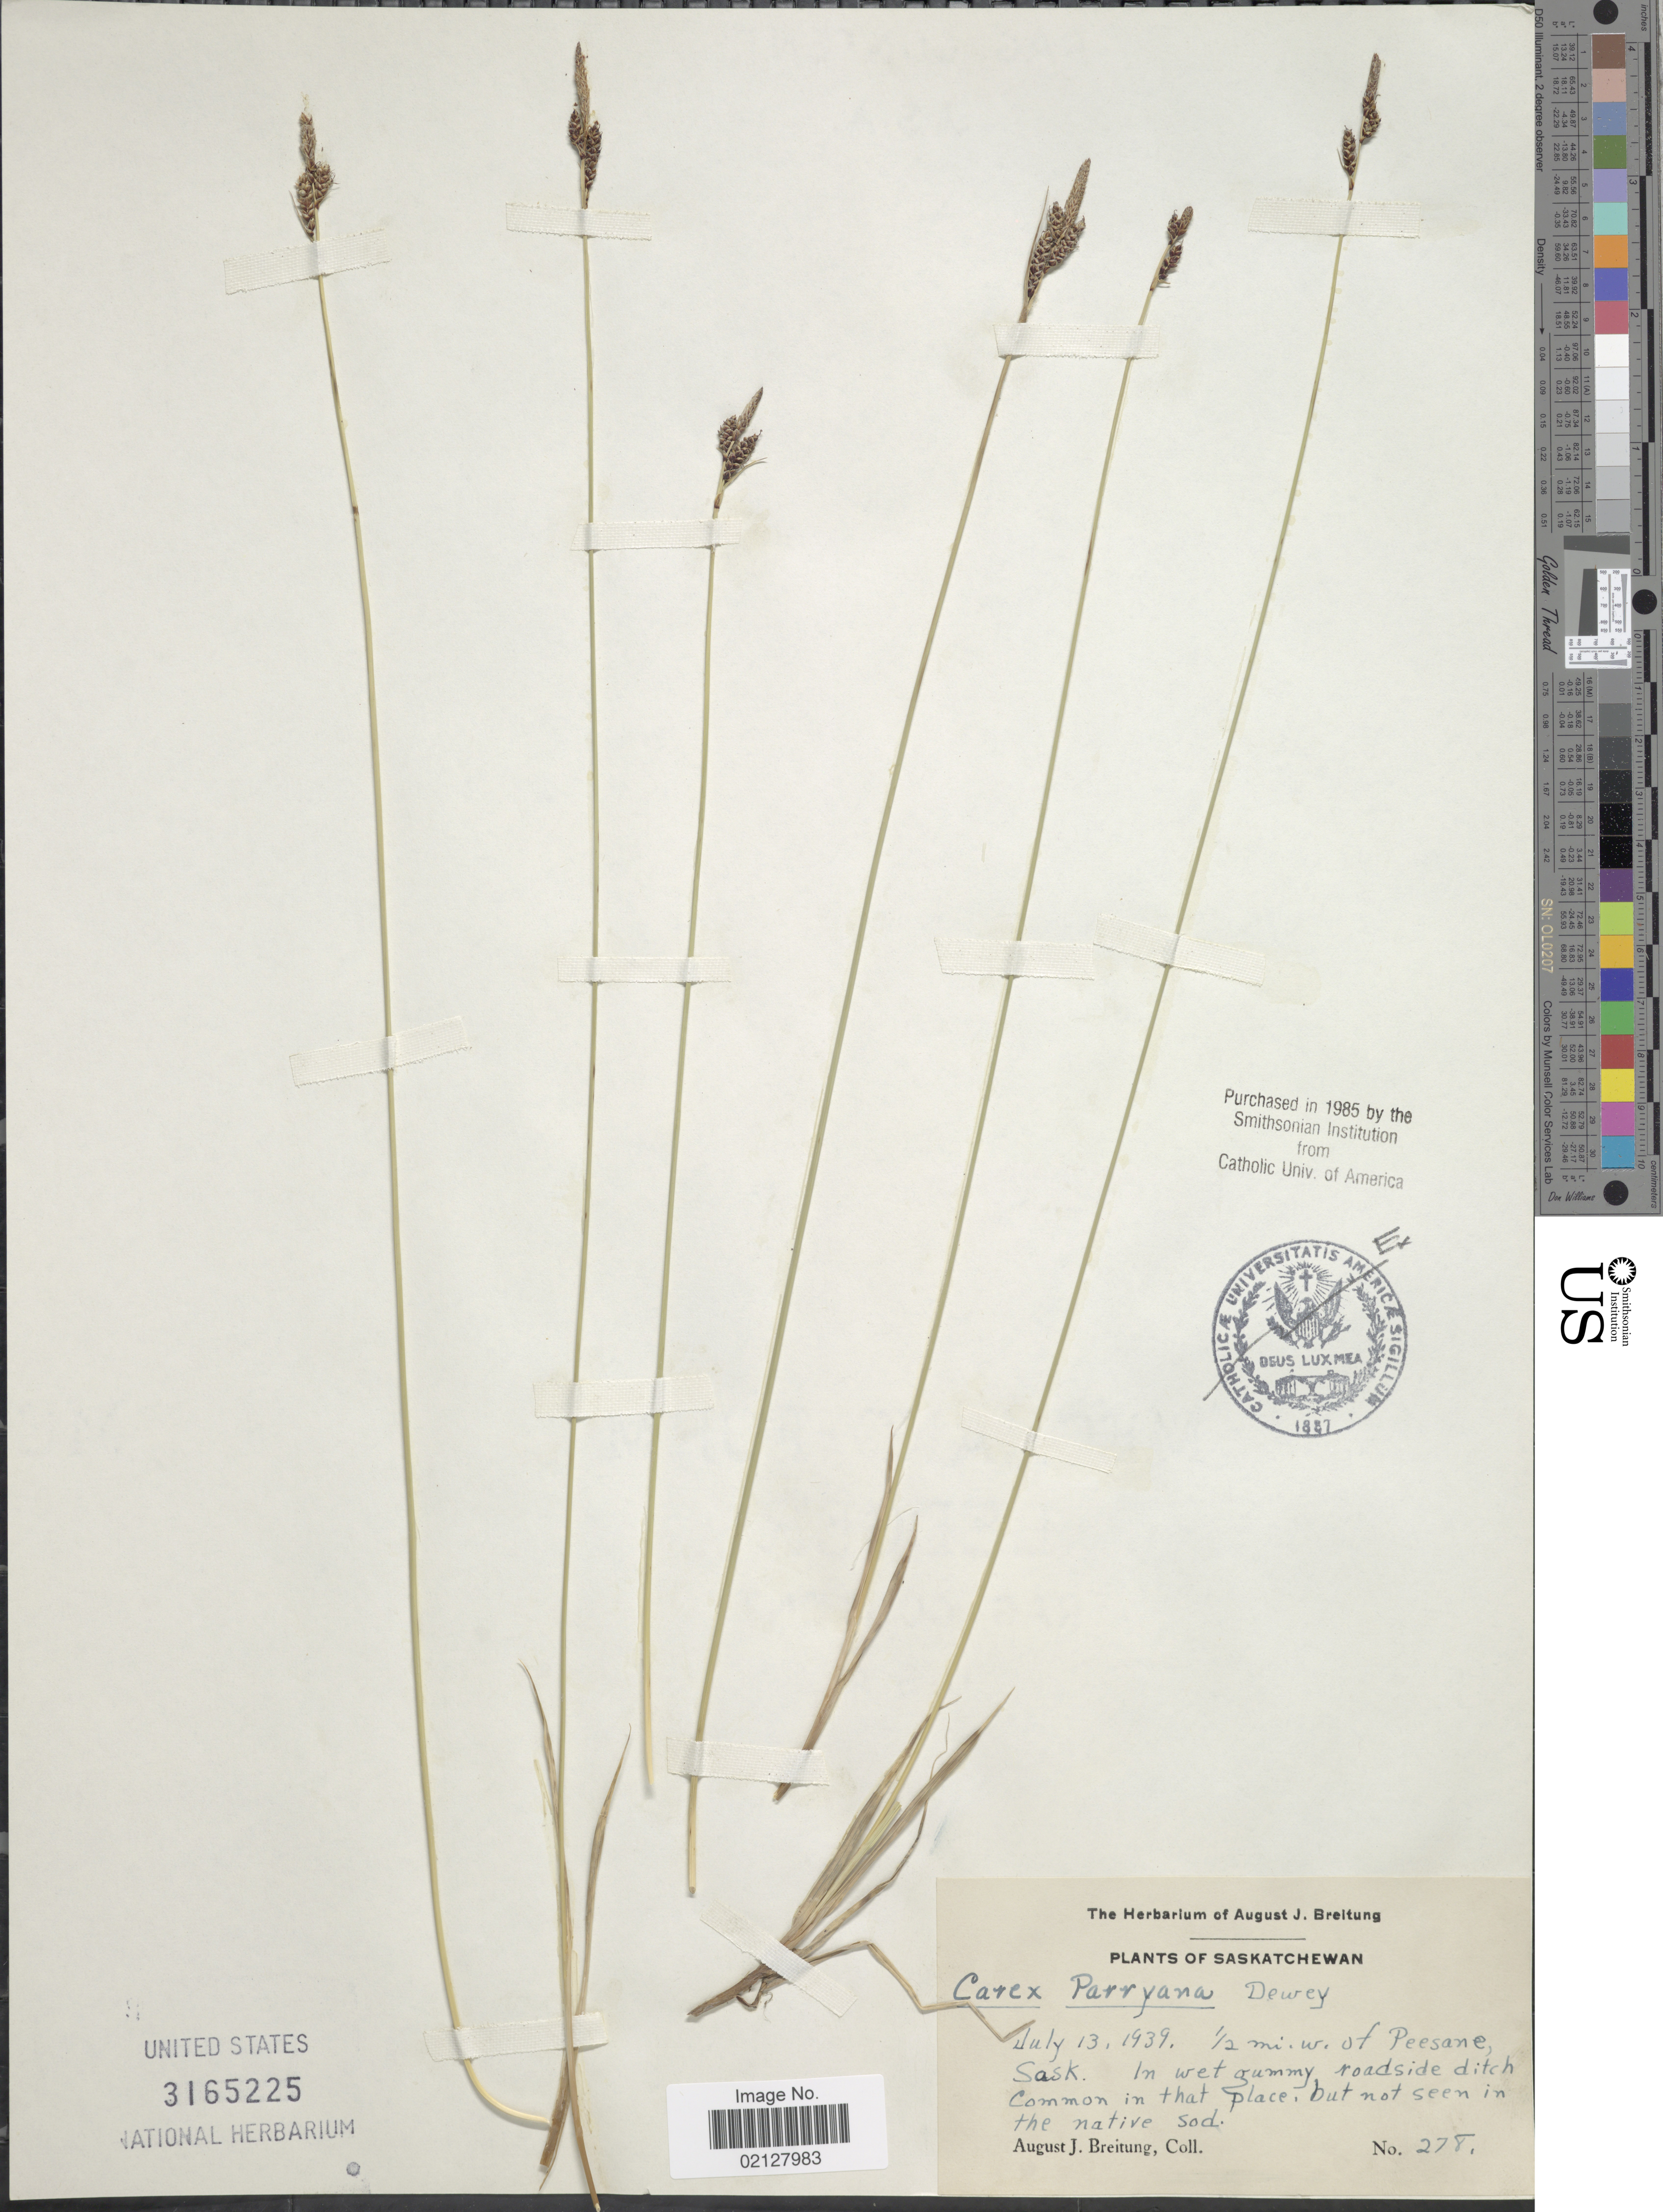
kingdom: Plantae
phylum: Tracheophyta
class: Liliopsida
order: Poales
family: Cyperaceae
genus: Carex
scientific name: Carex parryana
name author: Dewey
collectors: A. Breitung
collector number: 278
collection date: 1939-07-13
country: Canada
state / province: Saskatchewan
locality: ½ mi. w. of Peesane, Sask.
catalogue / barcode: US 3165225